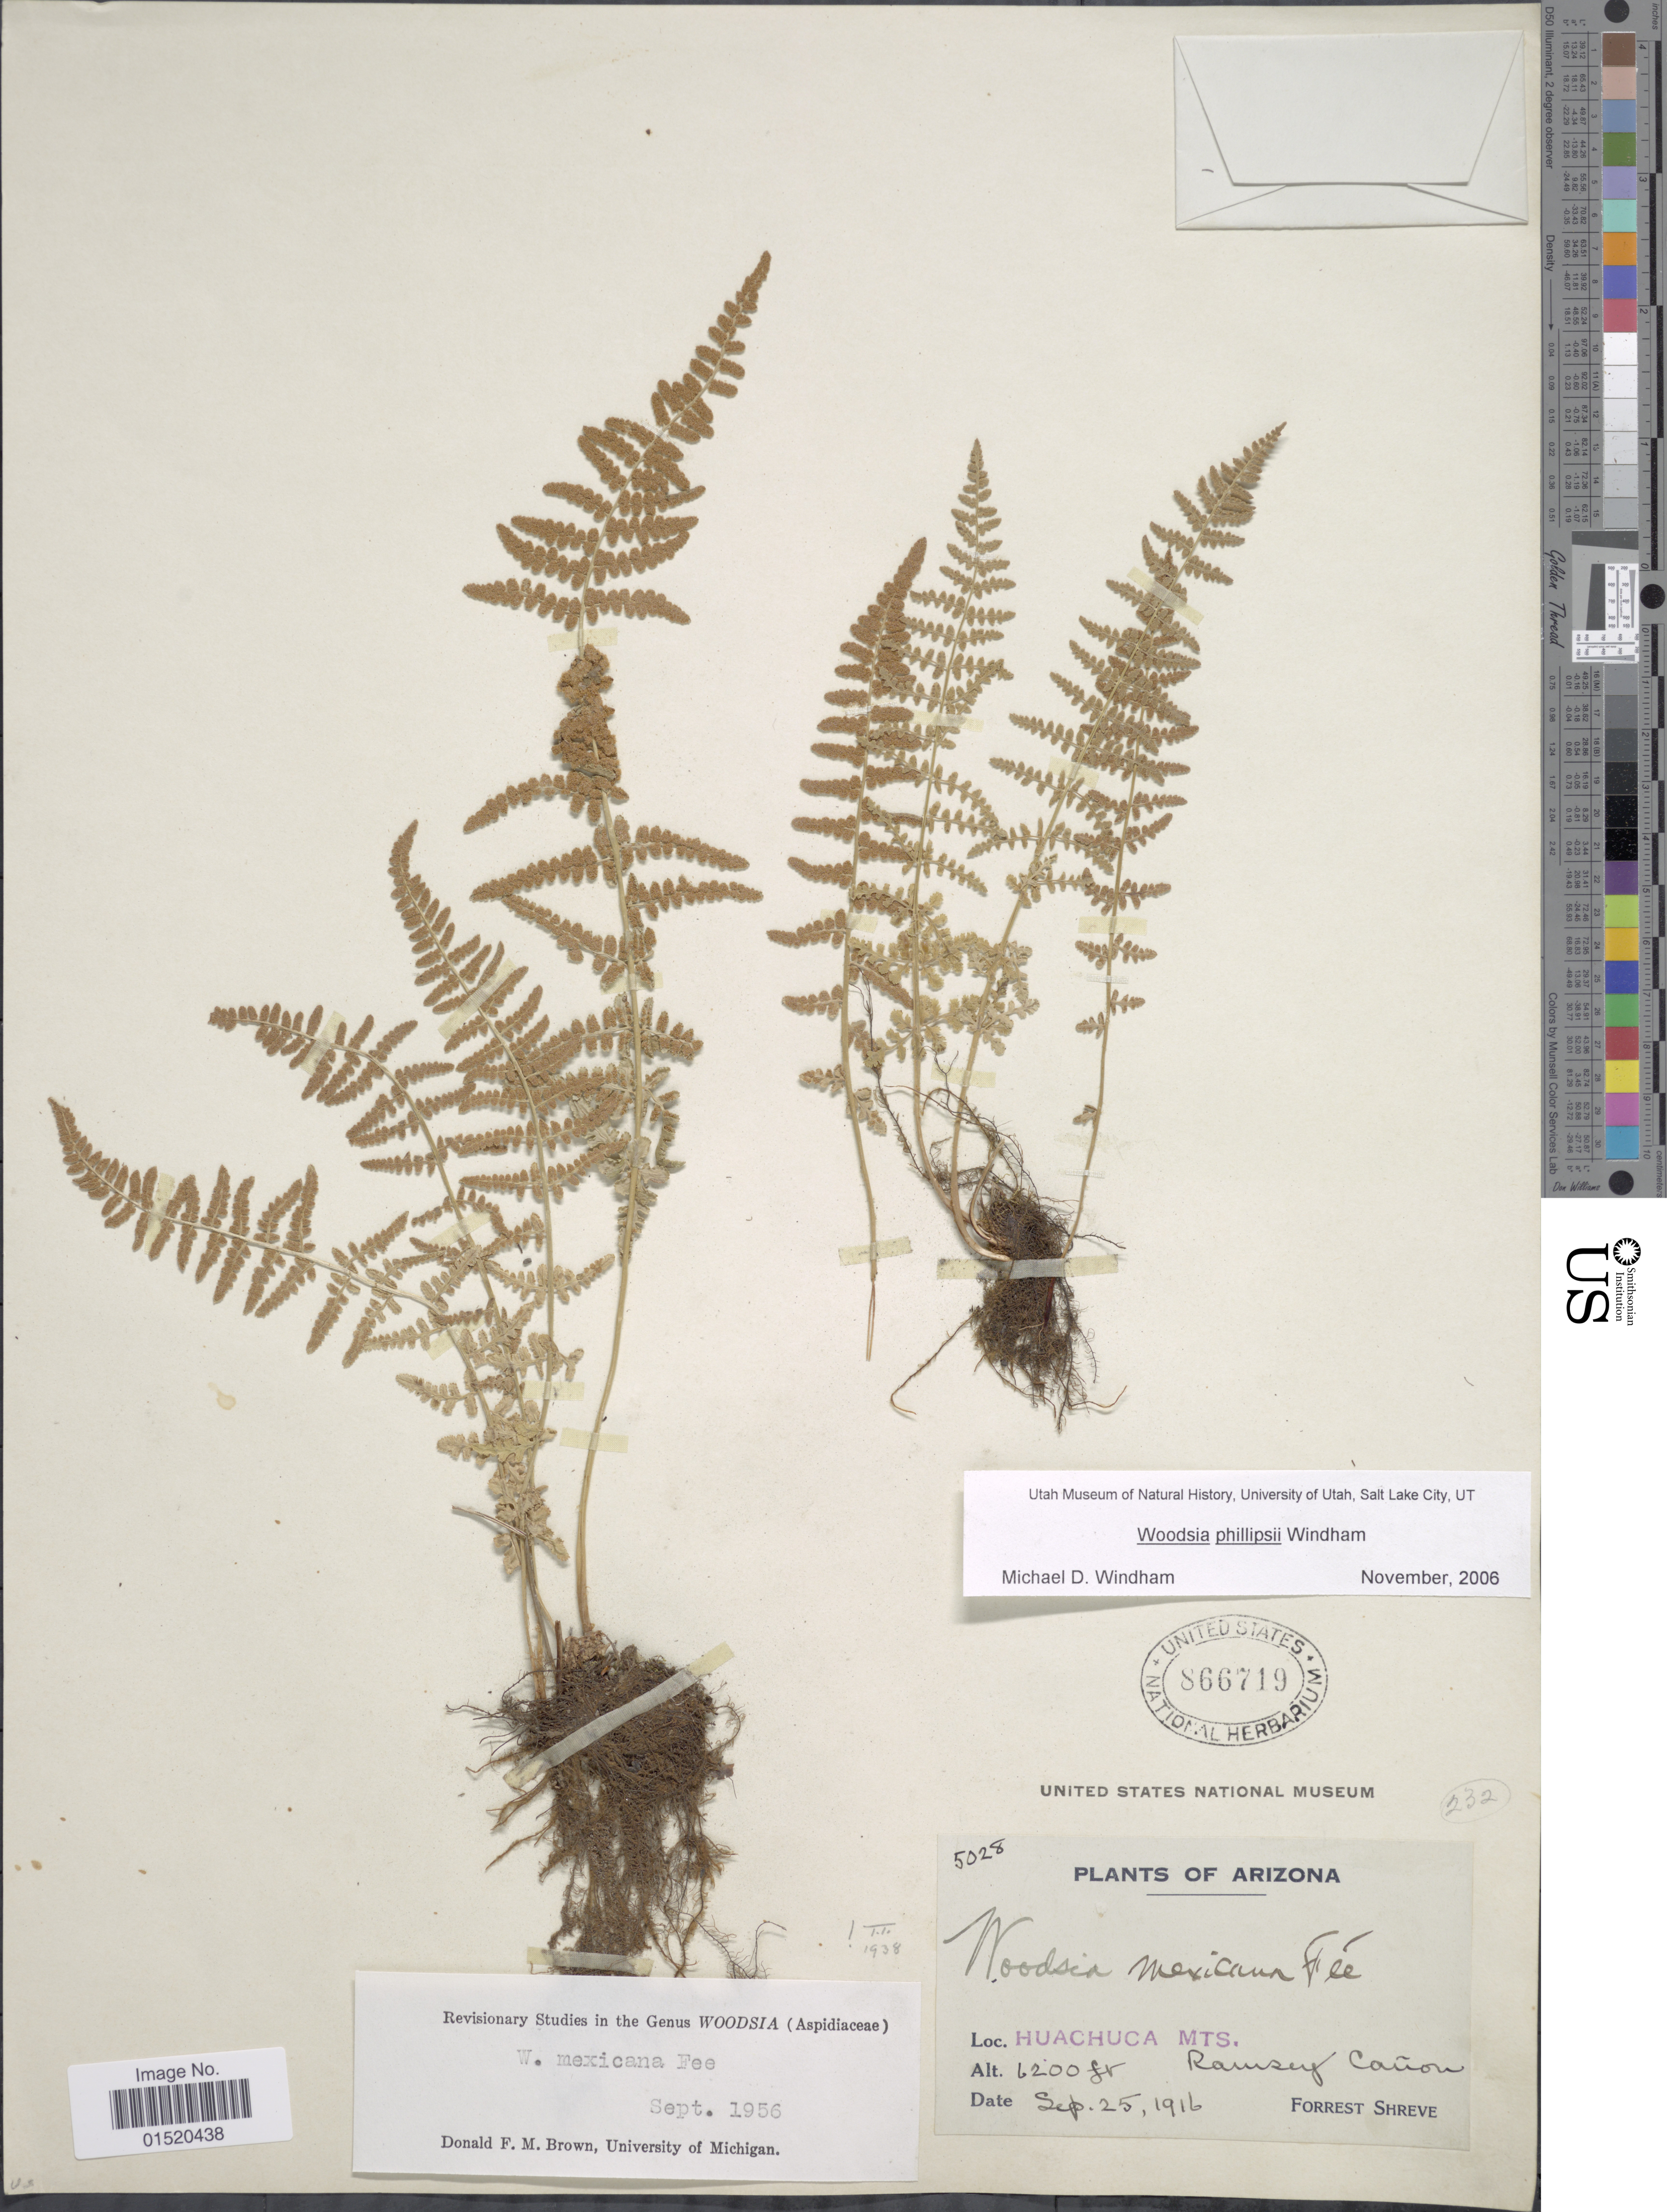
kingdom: Plantae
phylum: Tracheophyta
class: Polypodiopsida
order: Polypodiales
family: Woodsiaceae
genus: Woodsia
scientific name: Woodsia phillipsii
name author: Windham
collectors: F. Shreve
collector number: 5028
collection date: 1916-09-25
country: United States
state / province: Arizona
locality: Huachuca Mts, Ramsey Cañon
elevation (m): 1890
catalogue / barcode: US 866719